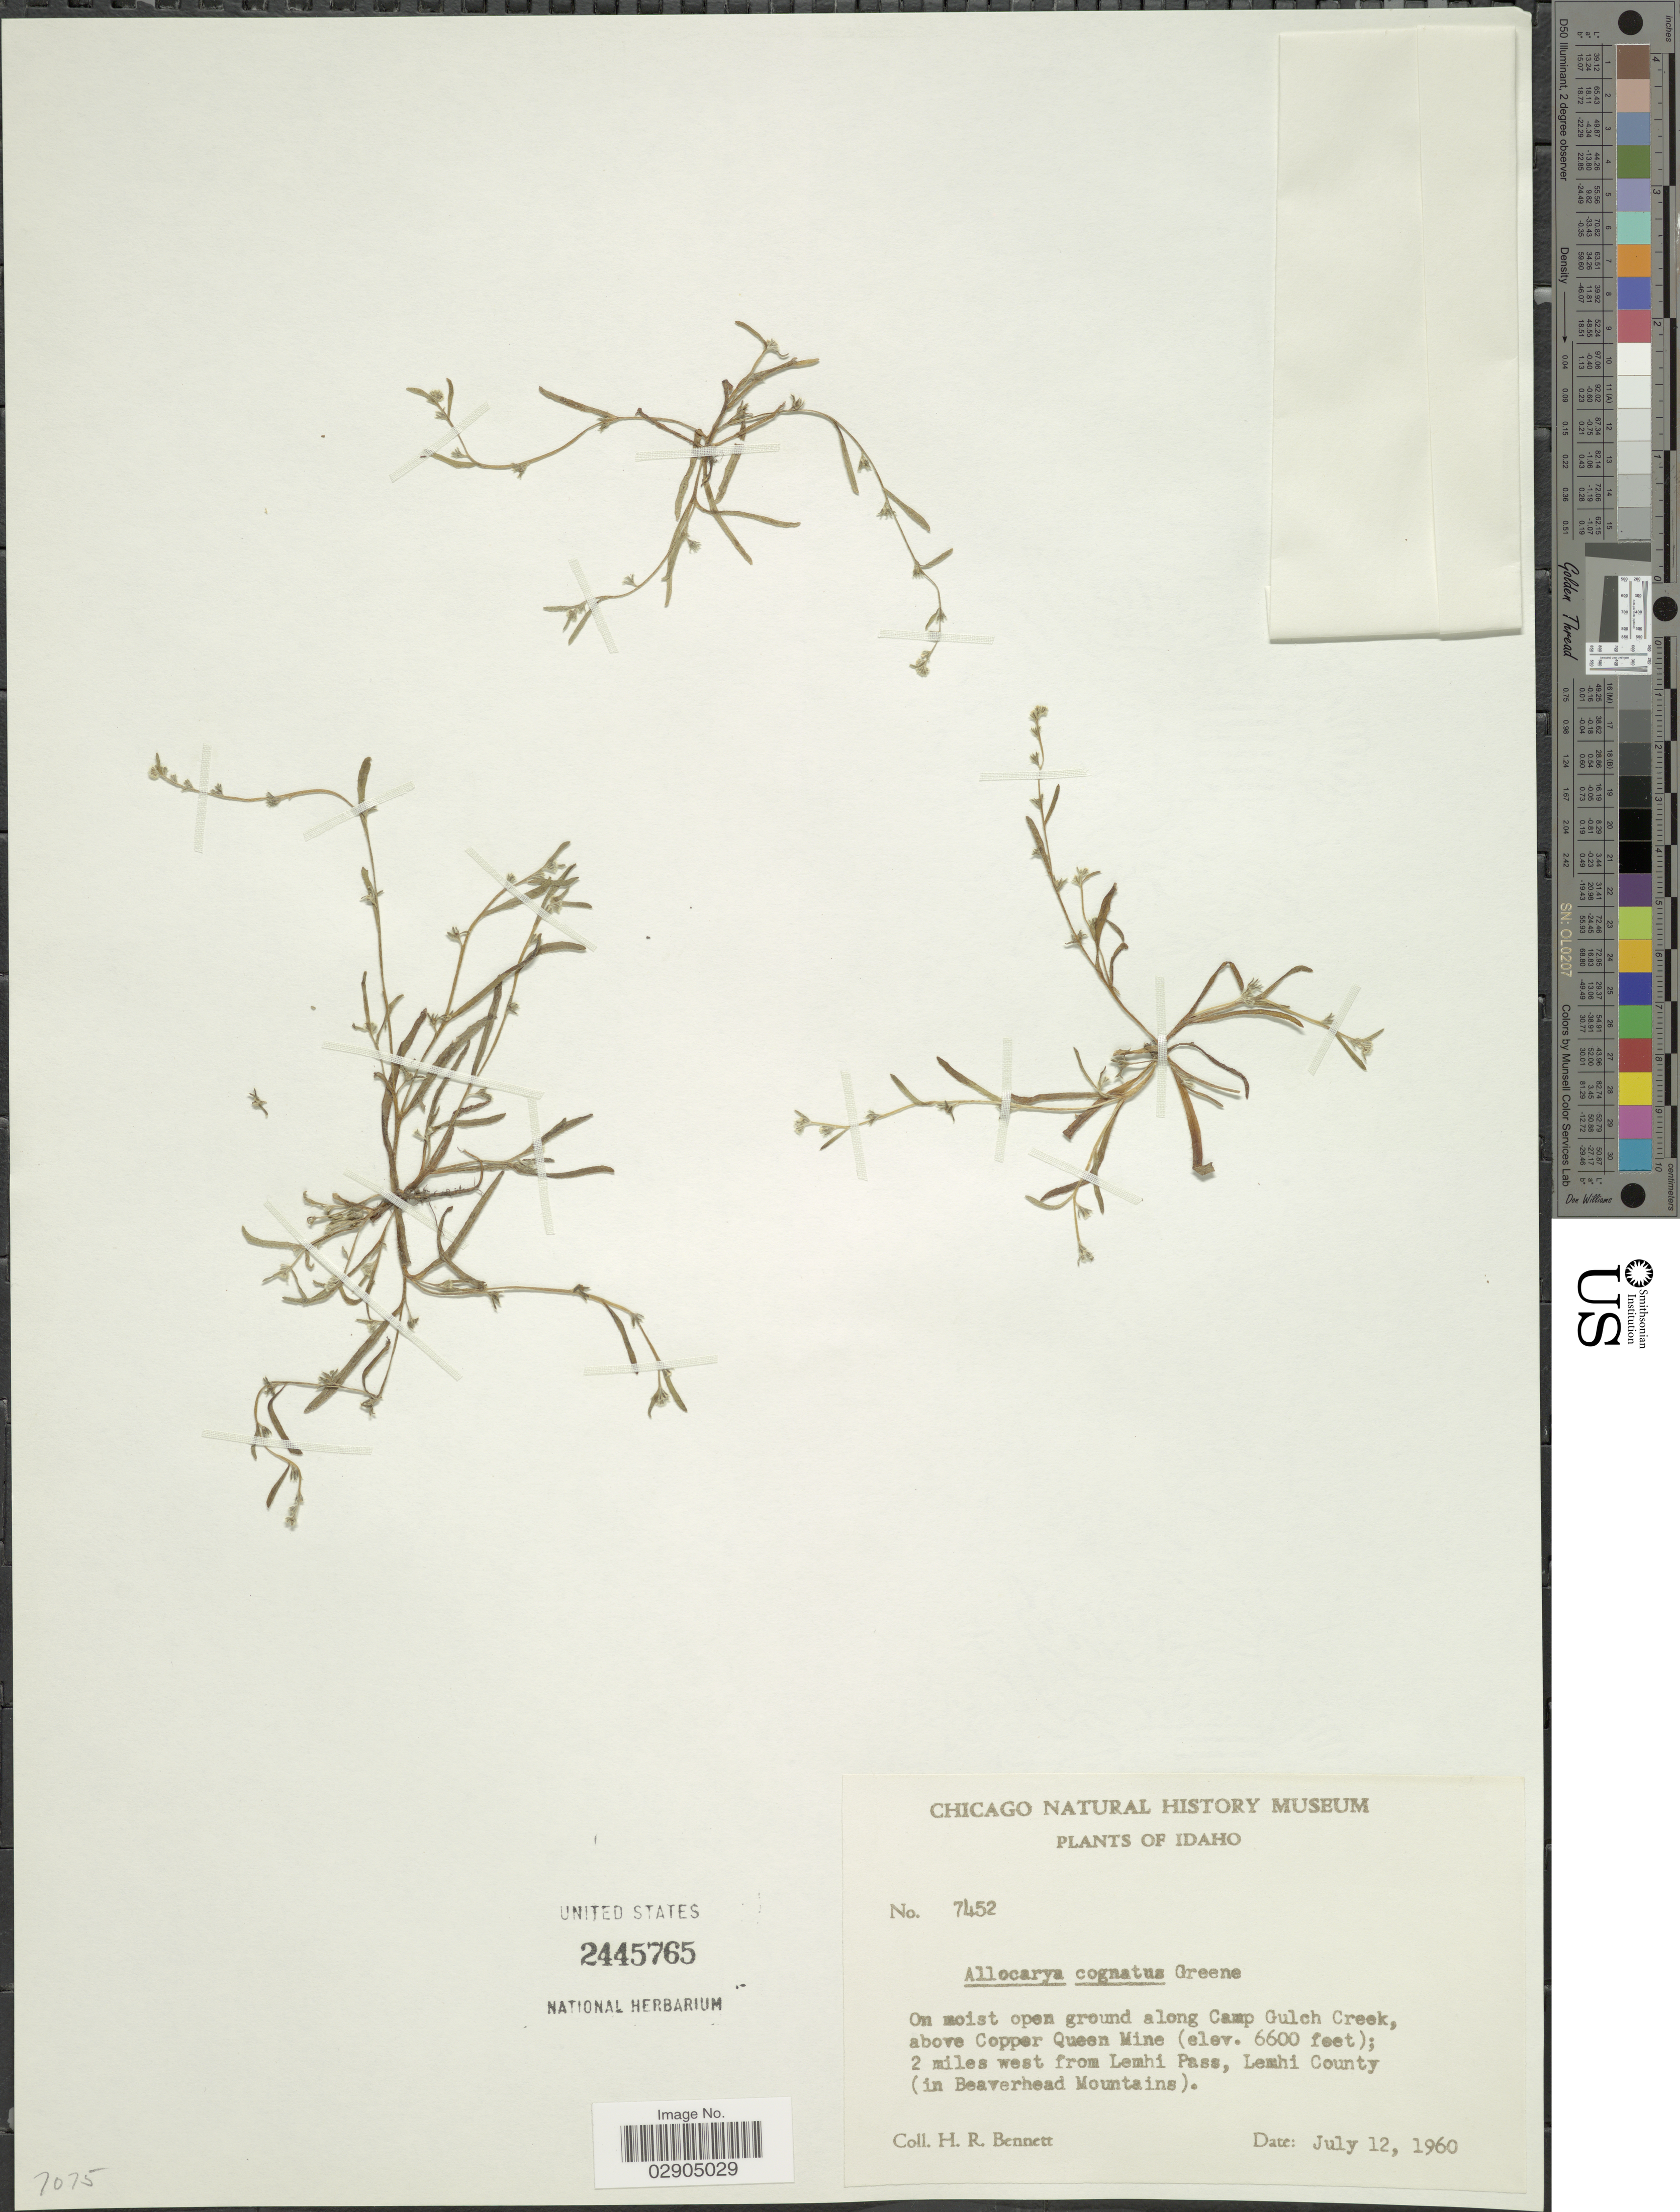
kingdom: Plantae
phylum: Tracheophyta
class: Magnoliopsida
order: Boraginales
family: Boraginaceae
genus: Allocarya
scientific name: Allocarya cognata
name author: Greene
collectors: H. R. Bennett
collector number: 7452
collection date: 1960-07-12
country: United States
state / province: Idaho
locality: On moist open ground along Camp Gulch Creek, above Copper Queen Mine ; 2 miles west from Lemhi Pass, Lemhi County ( in Beaverhead Mountains).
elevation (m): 2012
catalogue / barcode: US 2445765